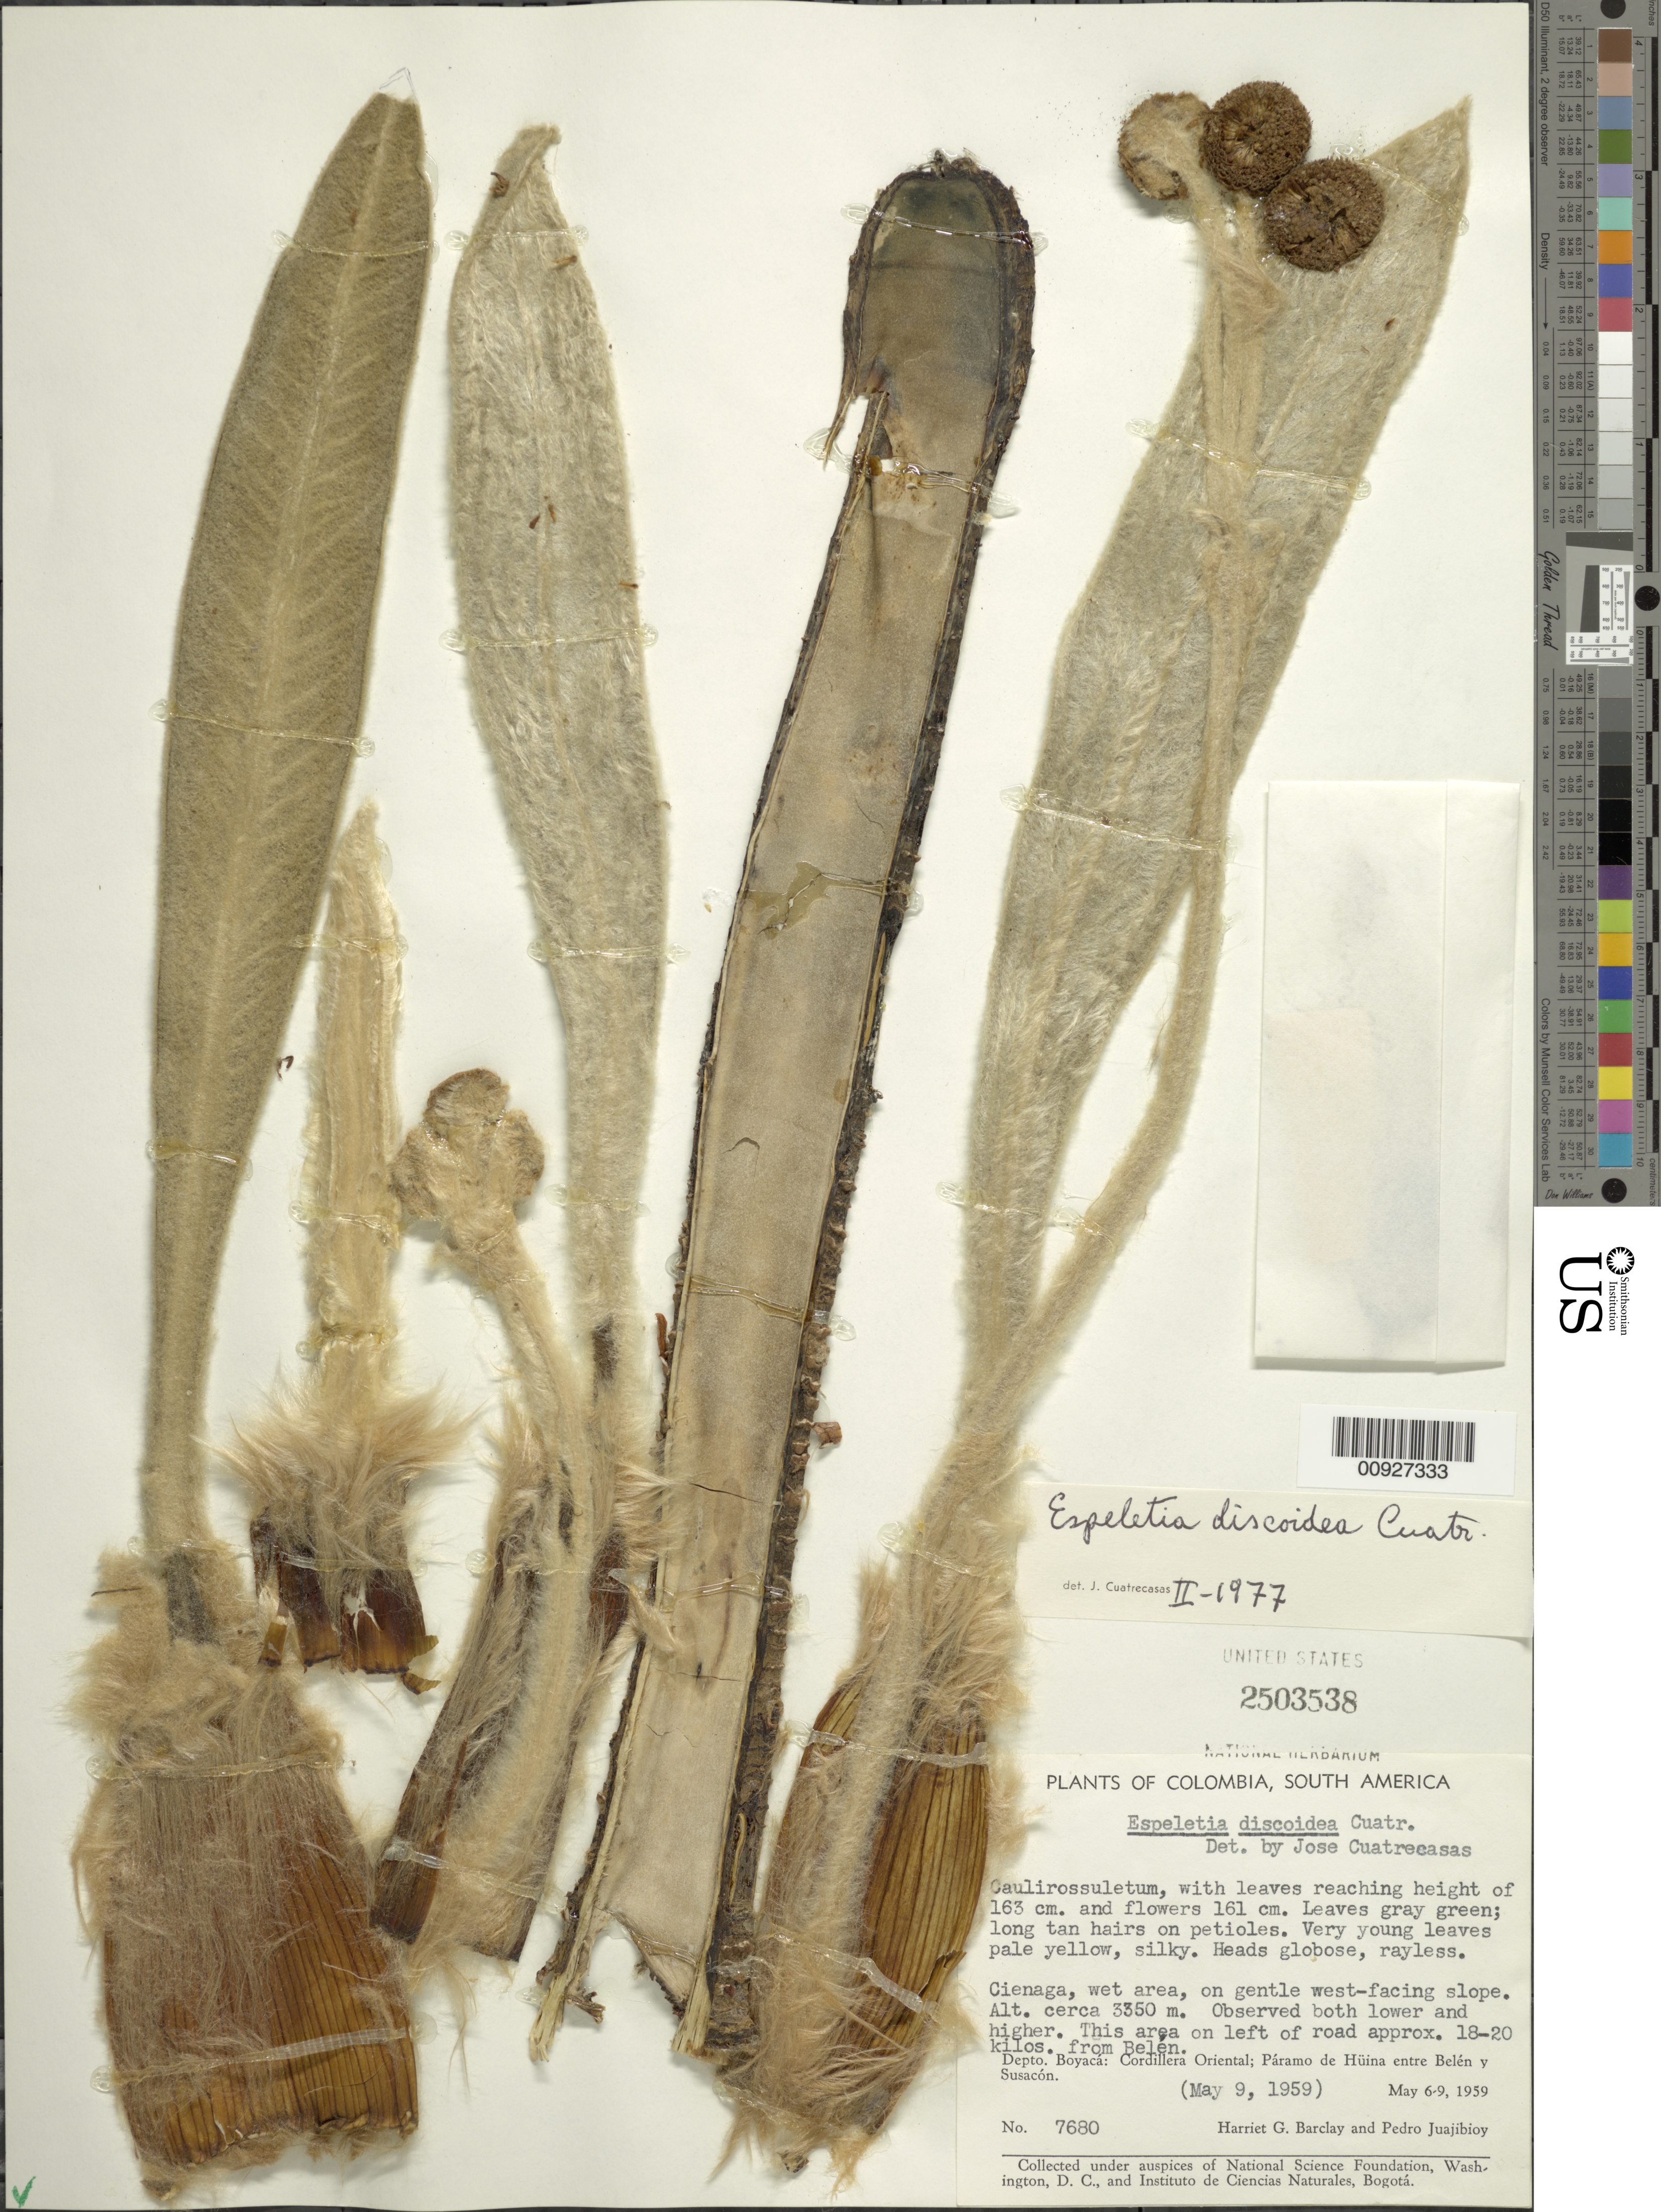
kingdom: Plantae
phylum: Tracheophyta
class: Magnoliopsida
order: Asterales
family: Asteraceae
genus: Espeletia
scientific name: Espeletia discoidea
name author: Cuatrec.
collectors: H. G. Barclay & P. Juajibioy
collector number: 7680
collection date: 1959-05-09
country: Colombia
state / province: Boyacá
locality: P. de Hüinas. Páramo de Hüina, entre Belén y Susacón. This area left of road approx. 18-20 kilos from Belén.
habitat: Cienaga, wet area, on gentle west-facing slope. Observed both lower and hihgher.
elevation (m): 3350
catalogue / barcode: US 2503538